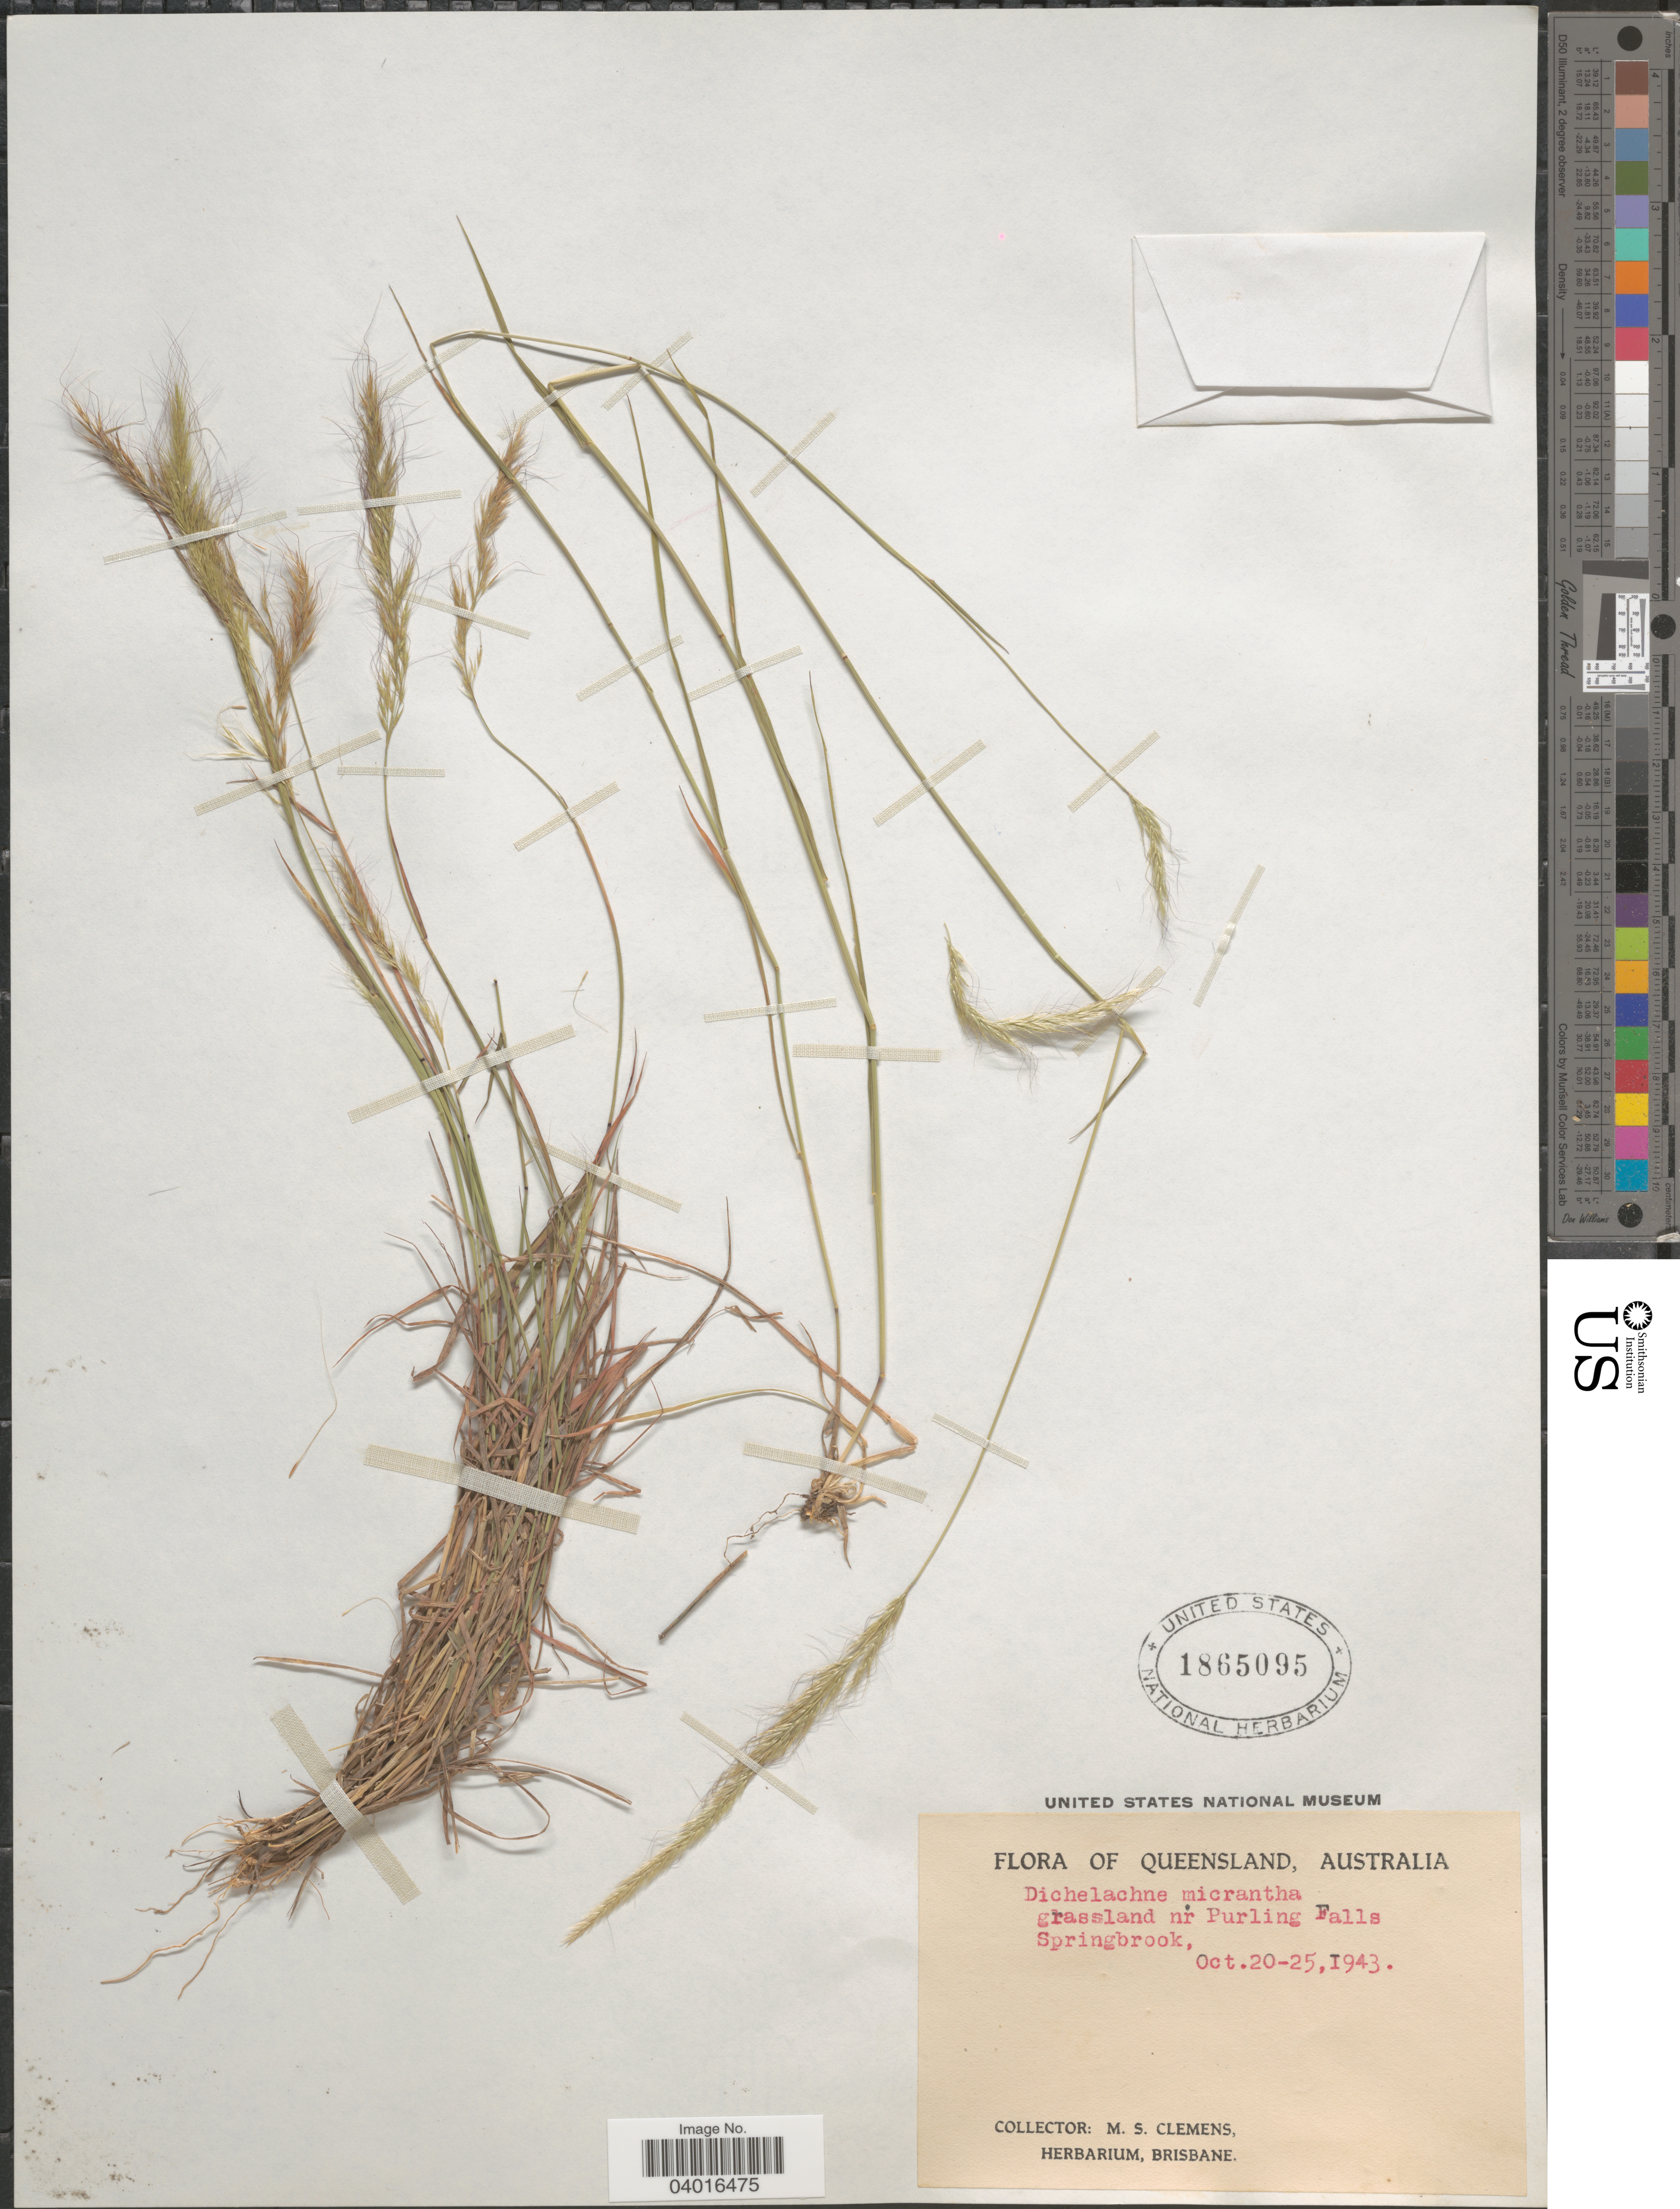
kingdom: Plantae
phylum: Tracheophyta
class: Liliopsida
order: Poales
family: Poaceae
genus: Dichelachne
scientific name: Dichelachne micrantha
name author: (Cav.) Domin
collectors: M. S. Clemens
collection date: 1943-10-20/1943-10-25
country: Australia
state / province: Queensland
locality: Grassland nr Purling Falls. Springbrook.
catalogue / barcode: US 1865095